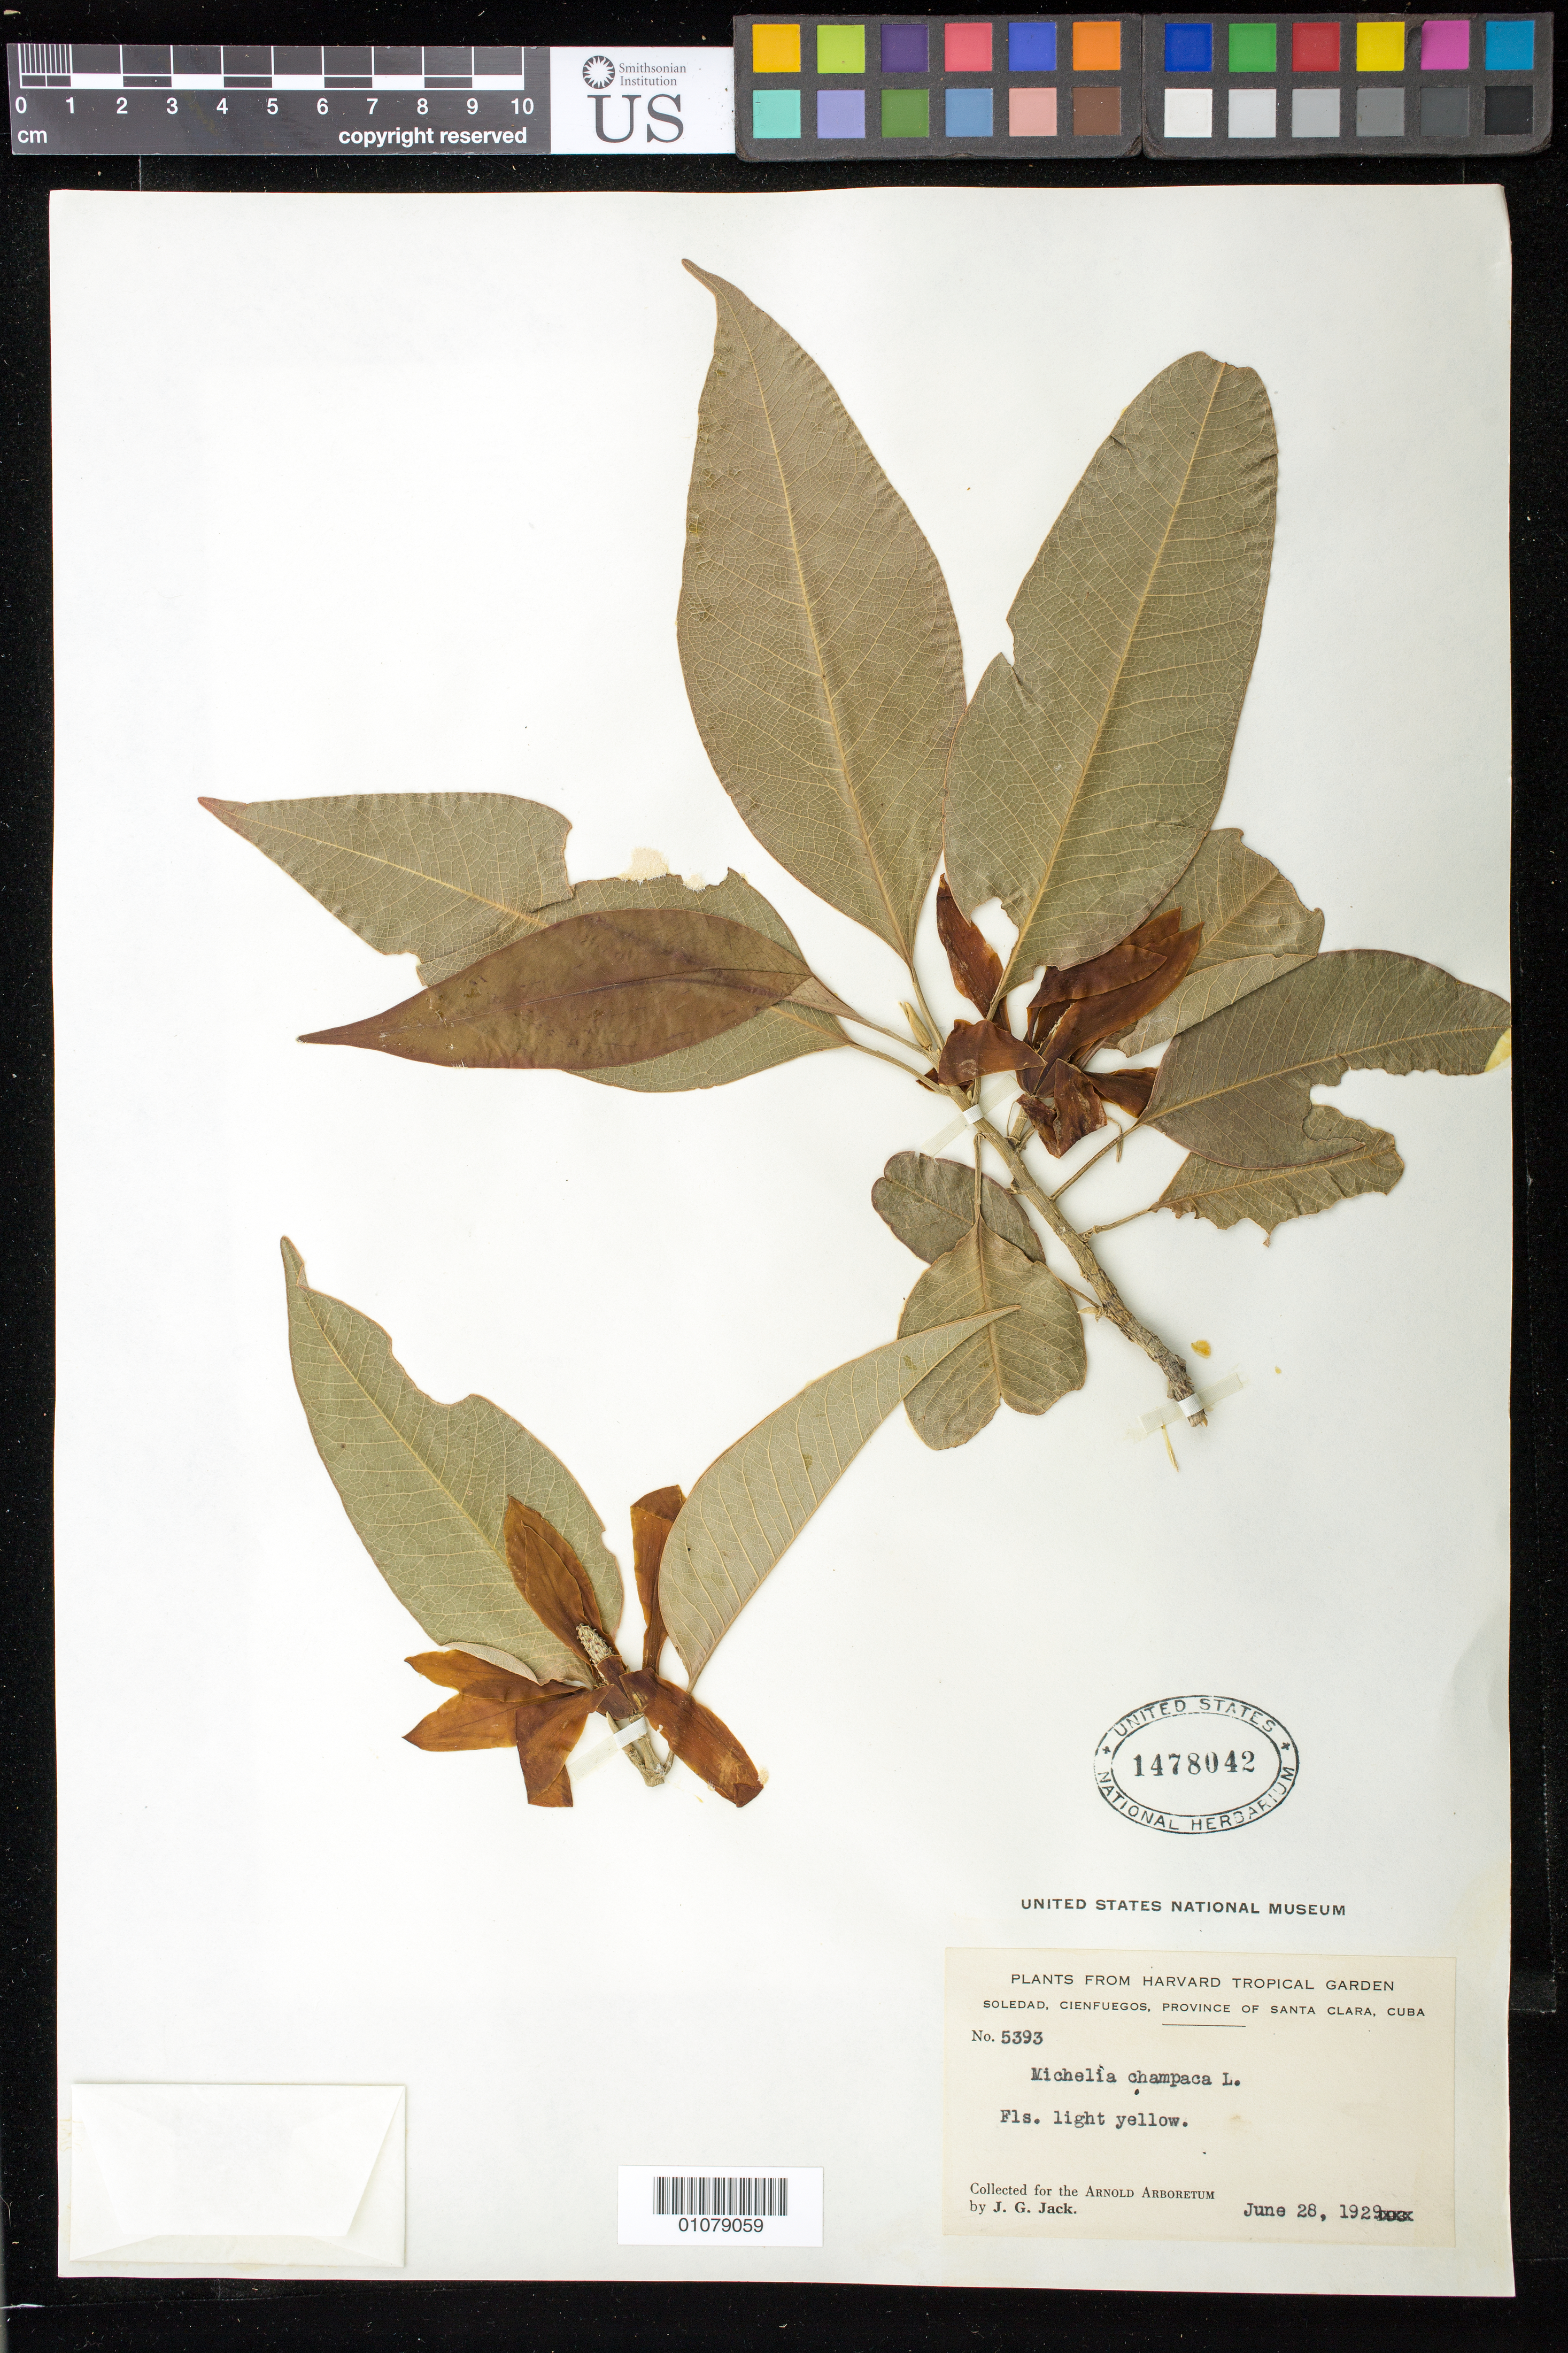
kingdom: Plantae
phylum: Tracheophyta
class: Magnoliopsida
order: Magnoliales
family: Magnoliaceae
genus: Magnolia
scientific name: Magnolia champaca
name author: (L.) Baill. ex Pierre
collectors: J. G. Jack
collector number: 5393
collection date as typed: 28 Jun 1929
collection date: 1929-06-28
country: Cuba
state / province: Cienfuegos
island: Cuba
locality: Soledad, Cienfuegos, Province of Santa Clara, Cuba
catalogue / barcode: US 1478042